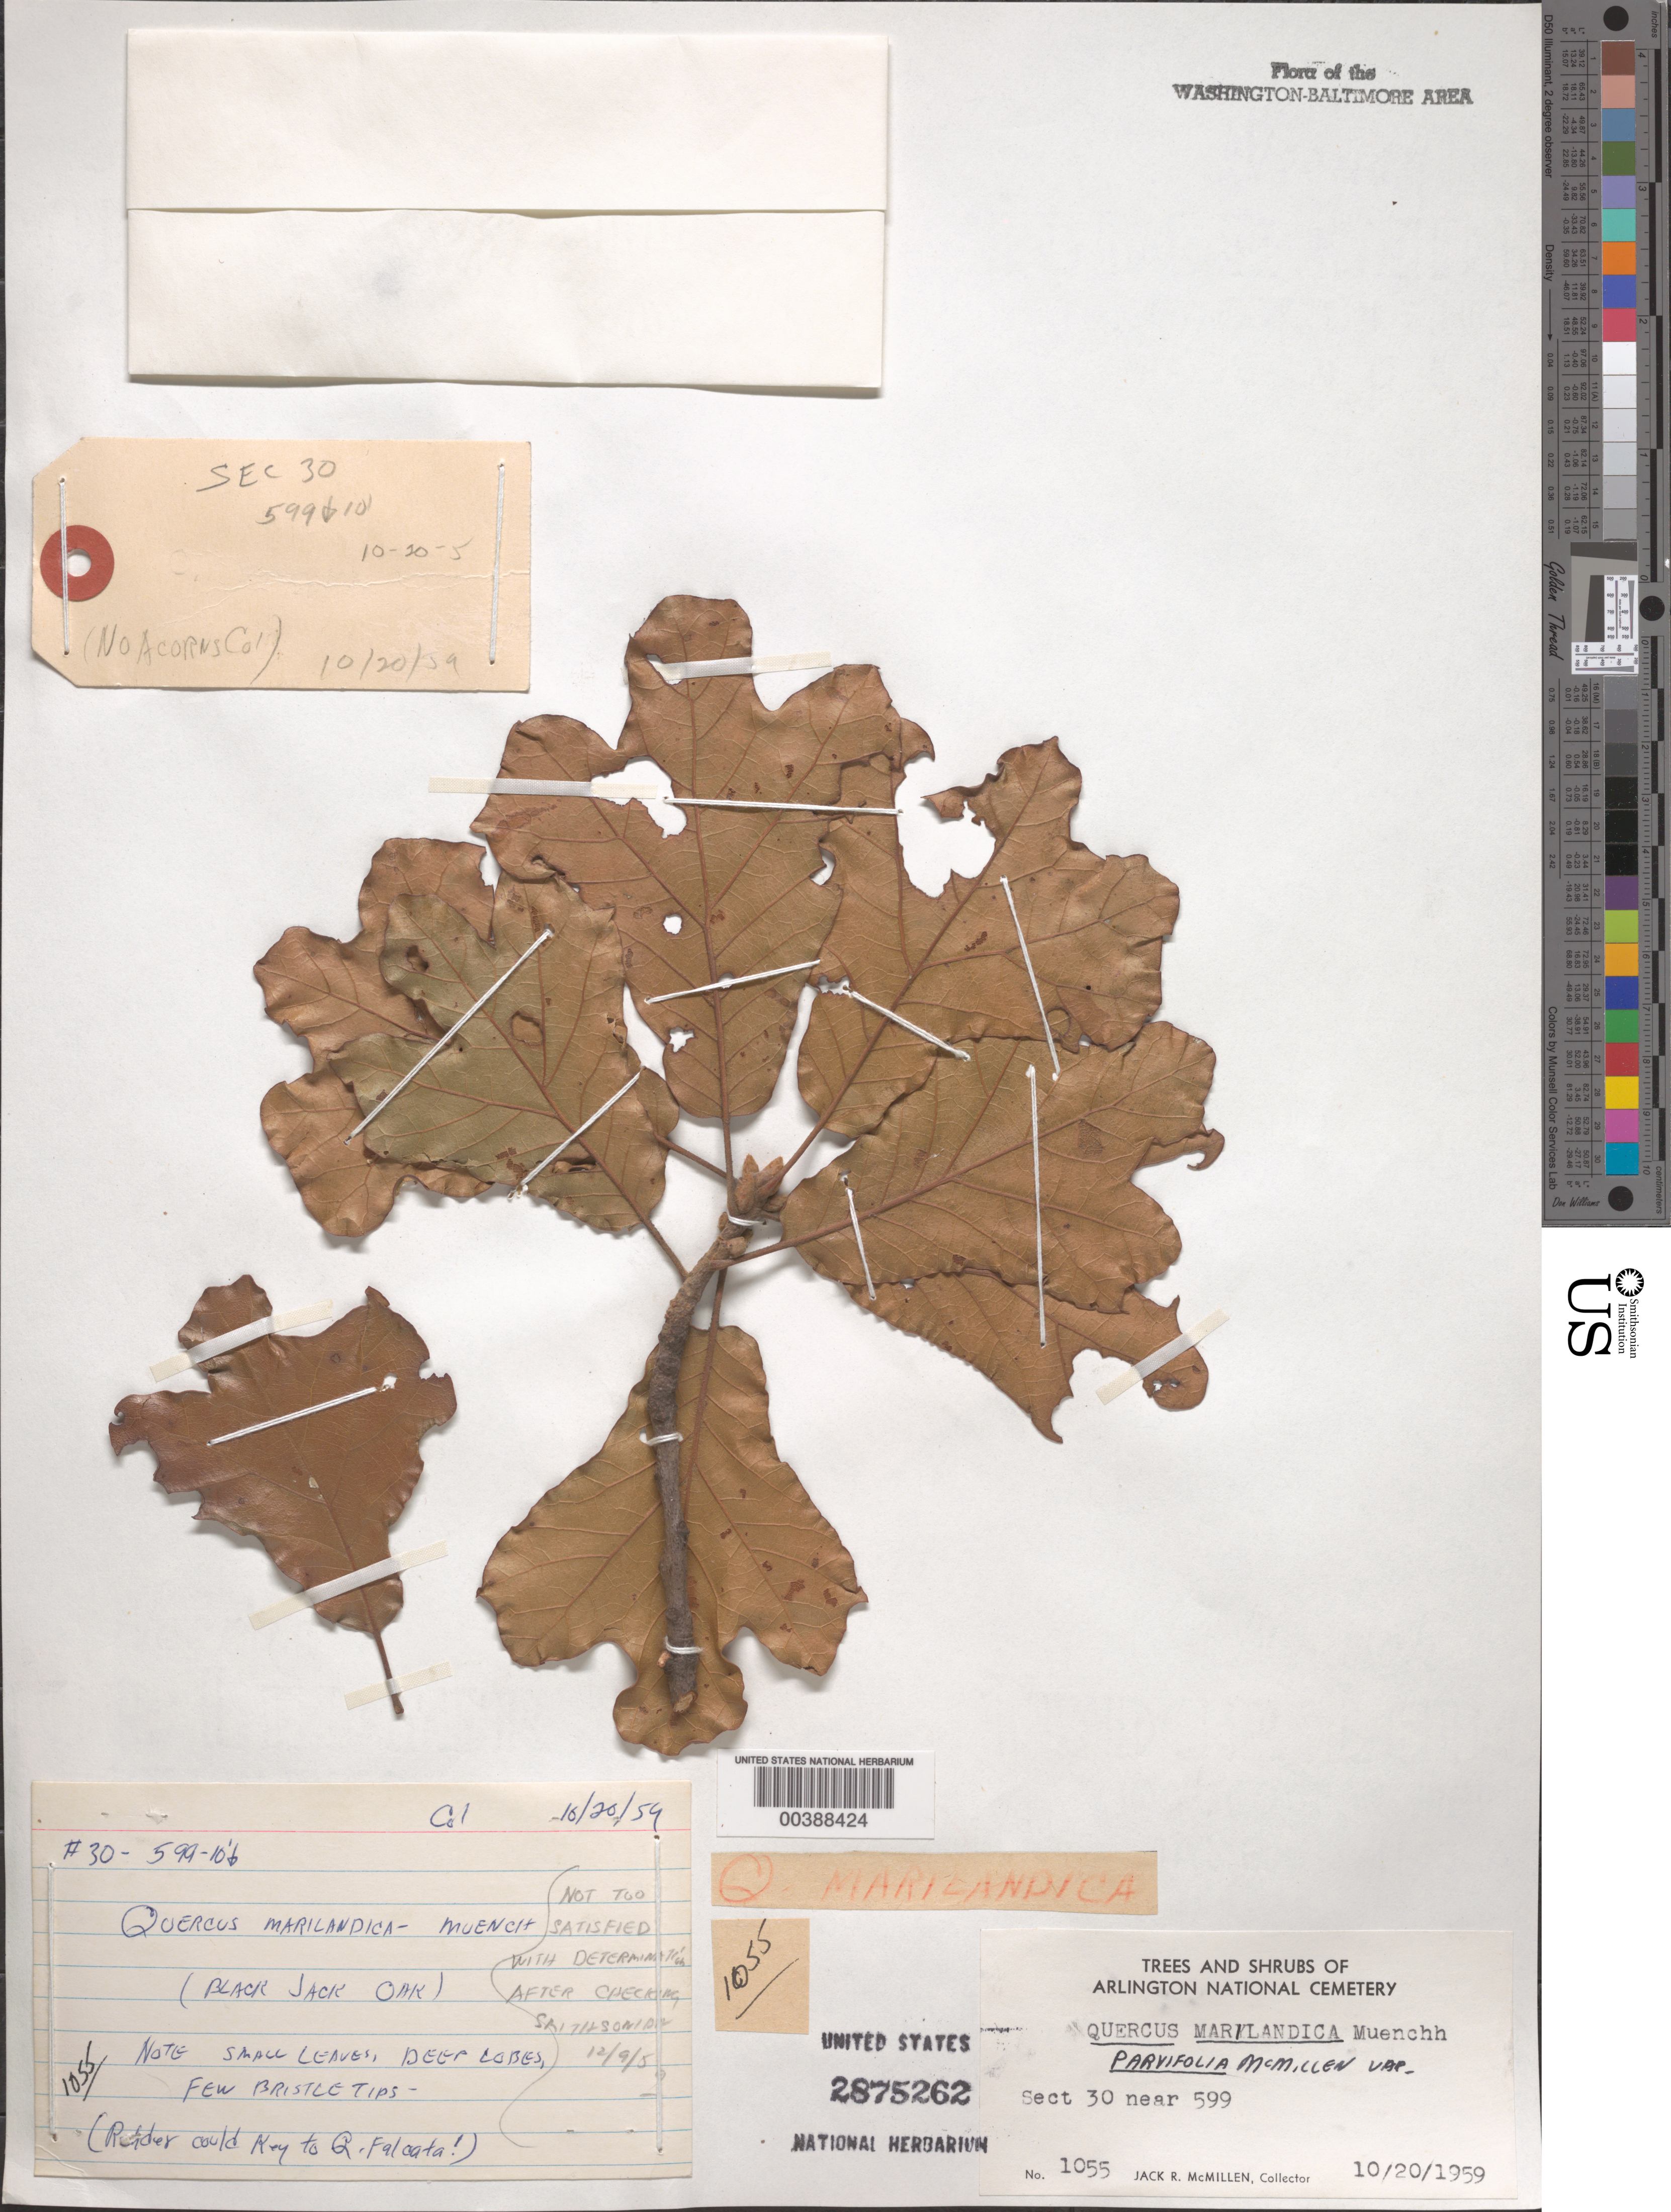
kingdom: Plantae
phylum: Tracheophyta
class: Magnoliopsida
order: Fagales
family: Fagaceae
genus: Quercus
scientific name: Quercus marilandica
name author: (L.) Münchh.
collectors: J. McMillen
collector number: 1055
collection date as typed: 20 Oct 1959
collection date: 1959-10-20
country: United States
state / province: Virginia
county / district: Arlington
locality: Arlington National Cemetery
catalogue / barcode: US 2875262